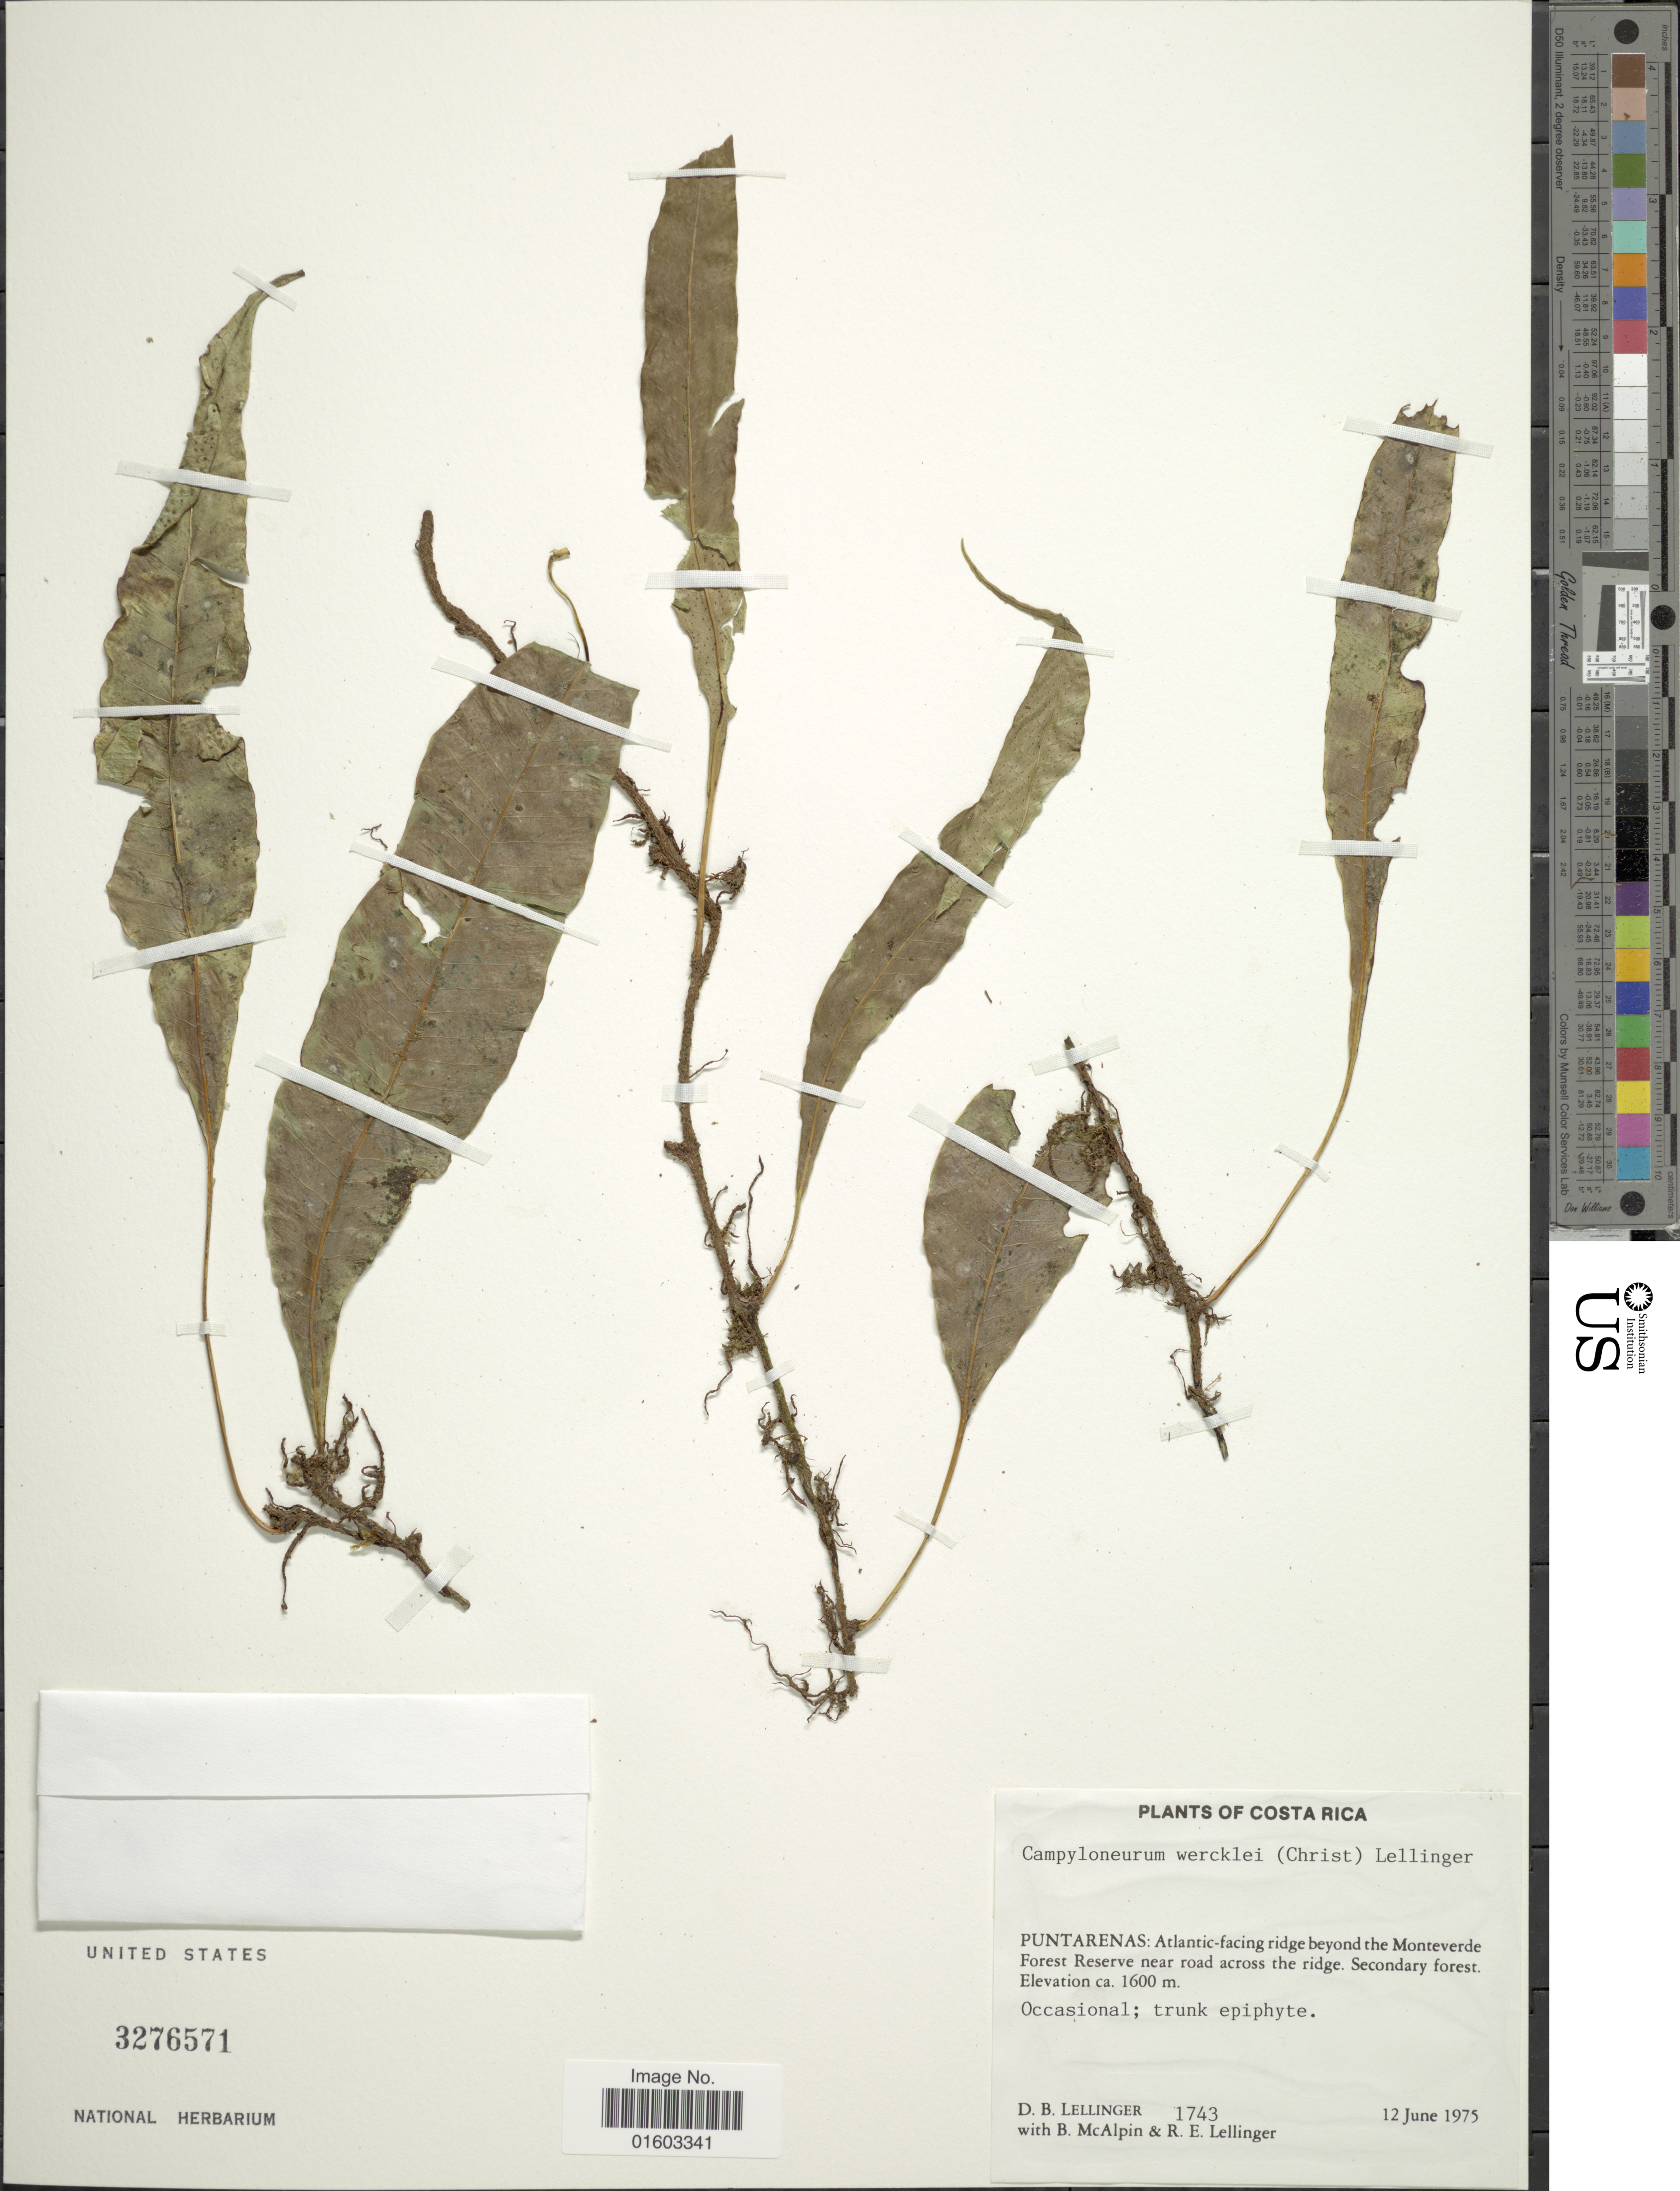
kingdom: Plantae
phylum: Tracheophyta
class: Polypodiopsida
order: Polypodiales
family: Polypodiaceae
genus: Campyloneurum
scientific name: Campyloneurum wercklei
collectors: D. B. Lellinger, B. McAlpin & R. E. Lellinger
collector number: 1743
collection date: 1975-06-12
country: Costa Rica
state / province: Puntarenas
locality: Atlantic-facing beyond the Monteverde Forest Reserve near road across the ridge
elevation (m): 1600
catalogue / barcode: US 3276571